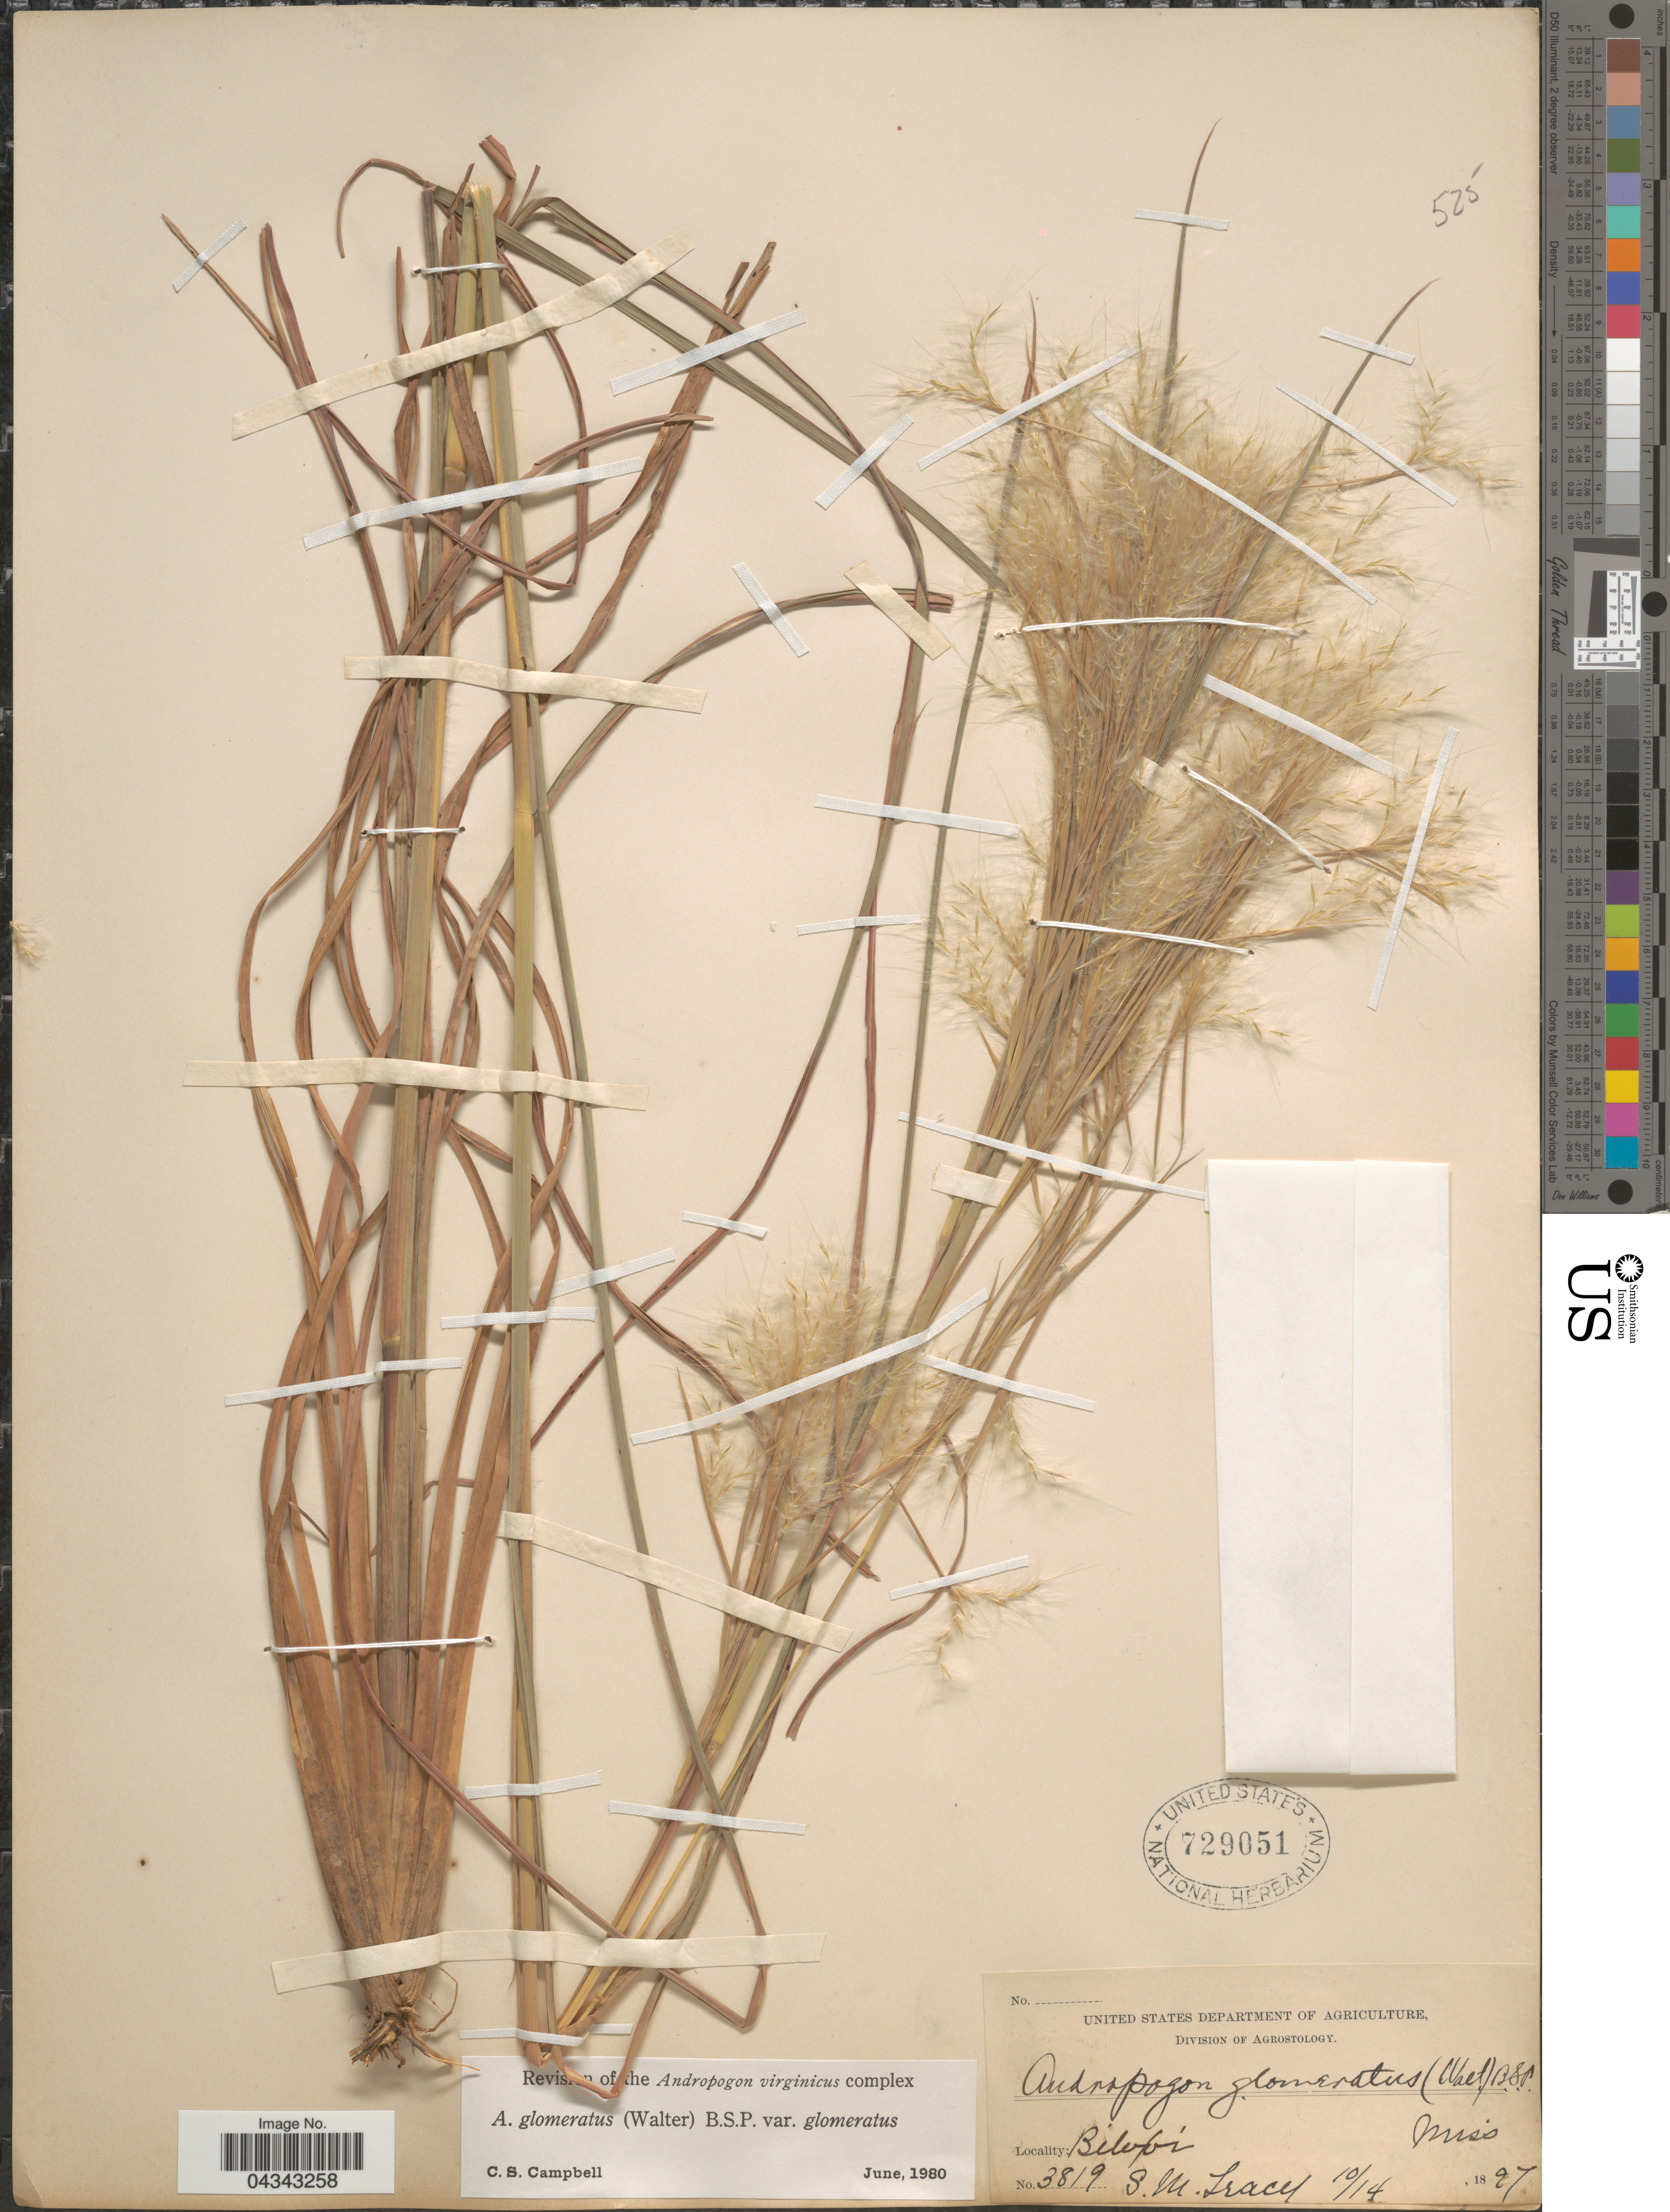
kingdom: Plantae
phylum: Tracheophyta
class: Liliopsida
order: Poales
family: Poaceae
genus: Andropogon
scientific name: Andropogon glomeratus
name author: (Walter) Britton, Stearns & Poggenb.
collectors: S. M. Tracy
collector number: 3819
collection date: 1897-10-14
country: United States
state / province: Mississippi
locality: Biloxi.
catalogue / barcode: US 729051